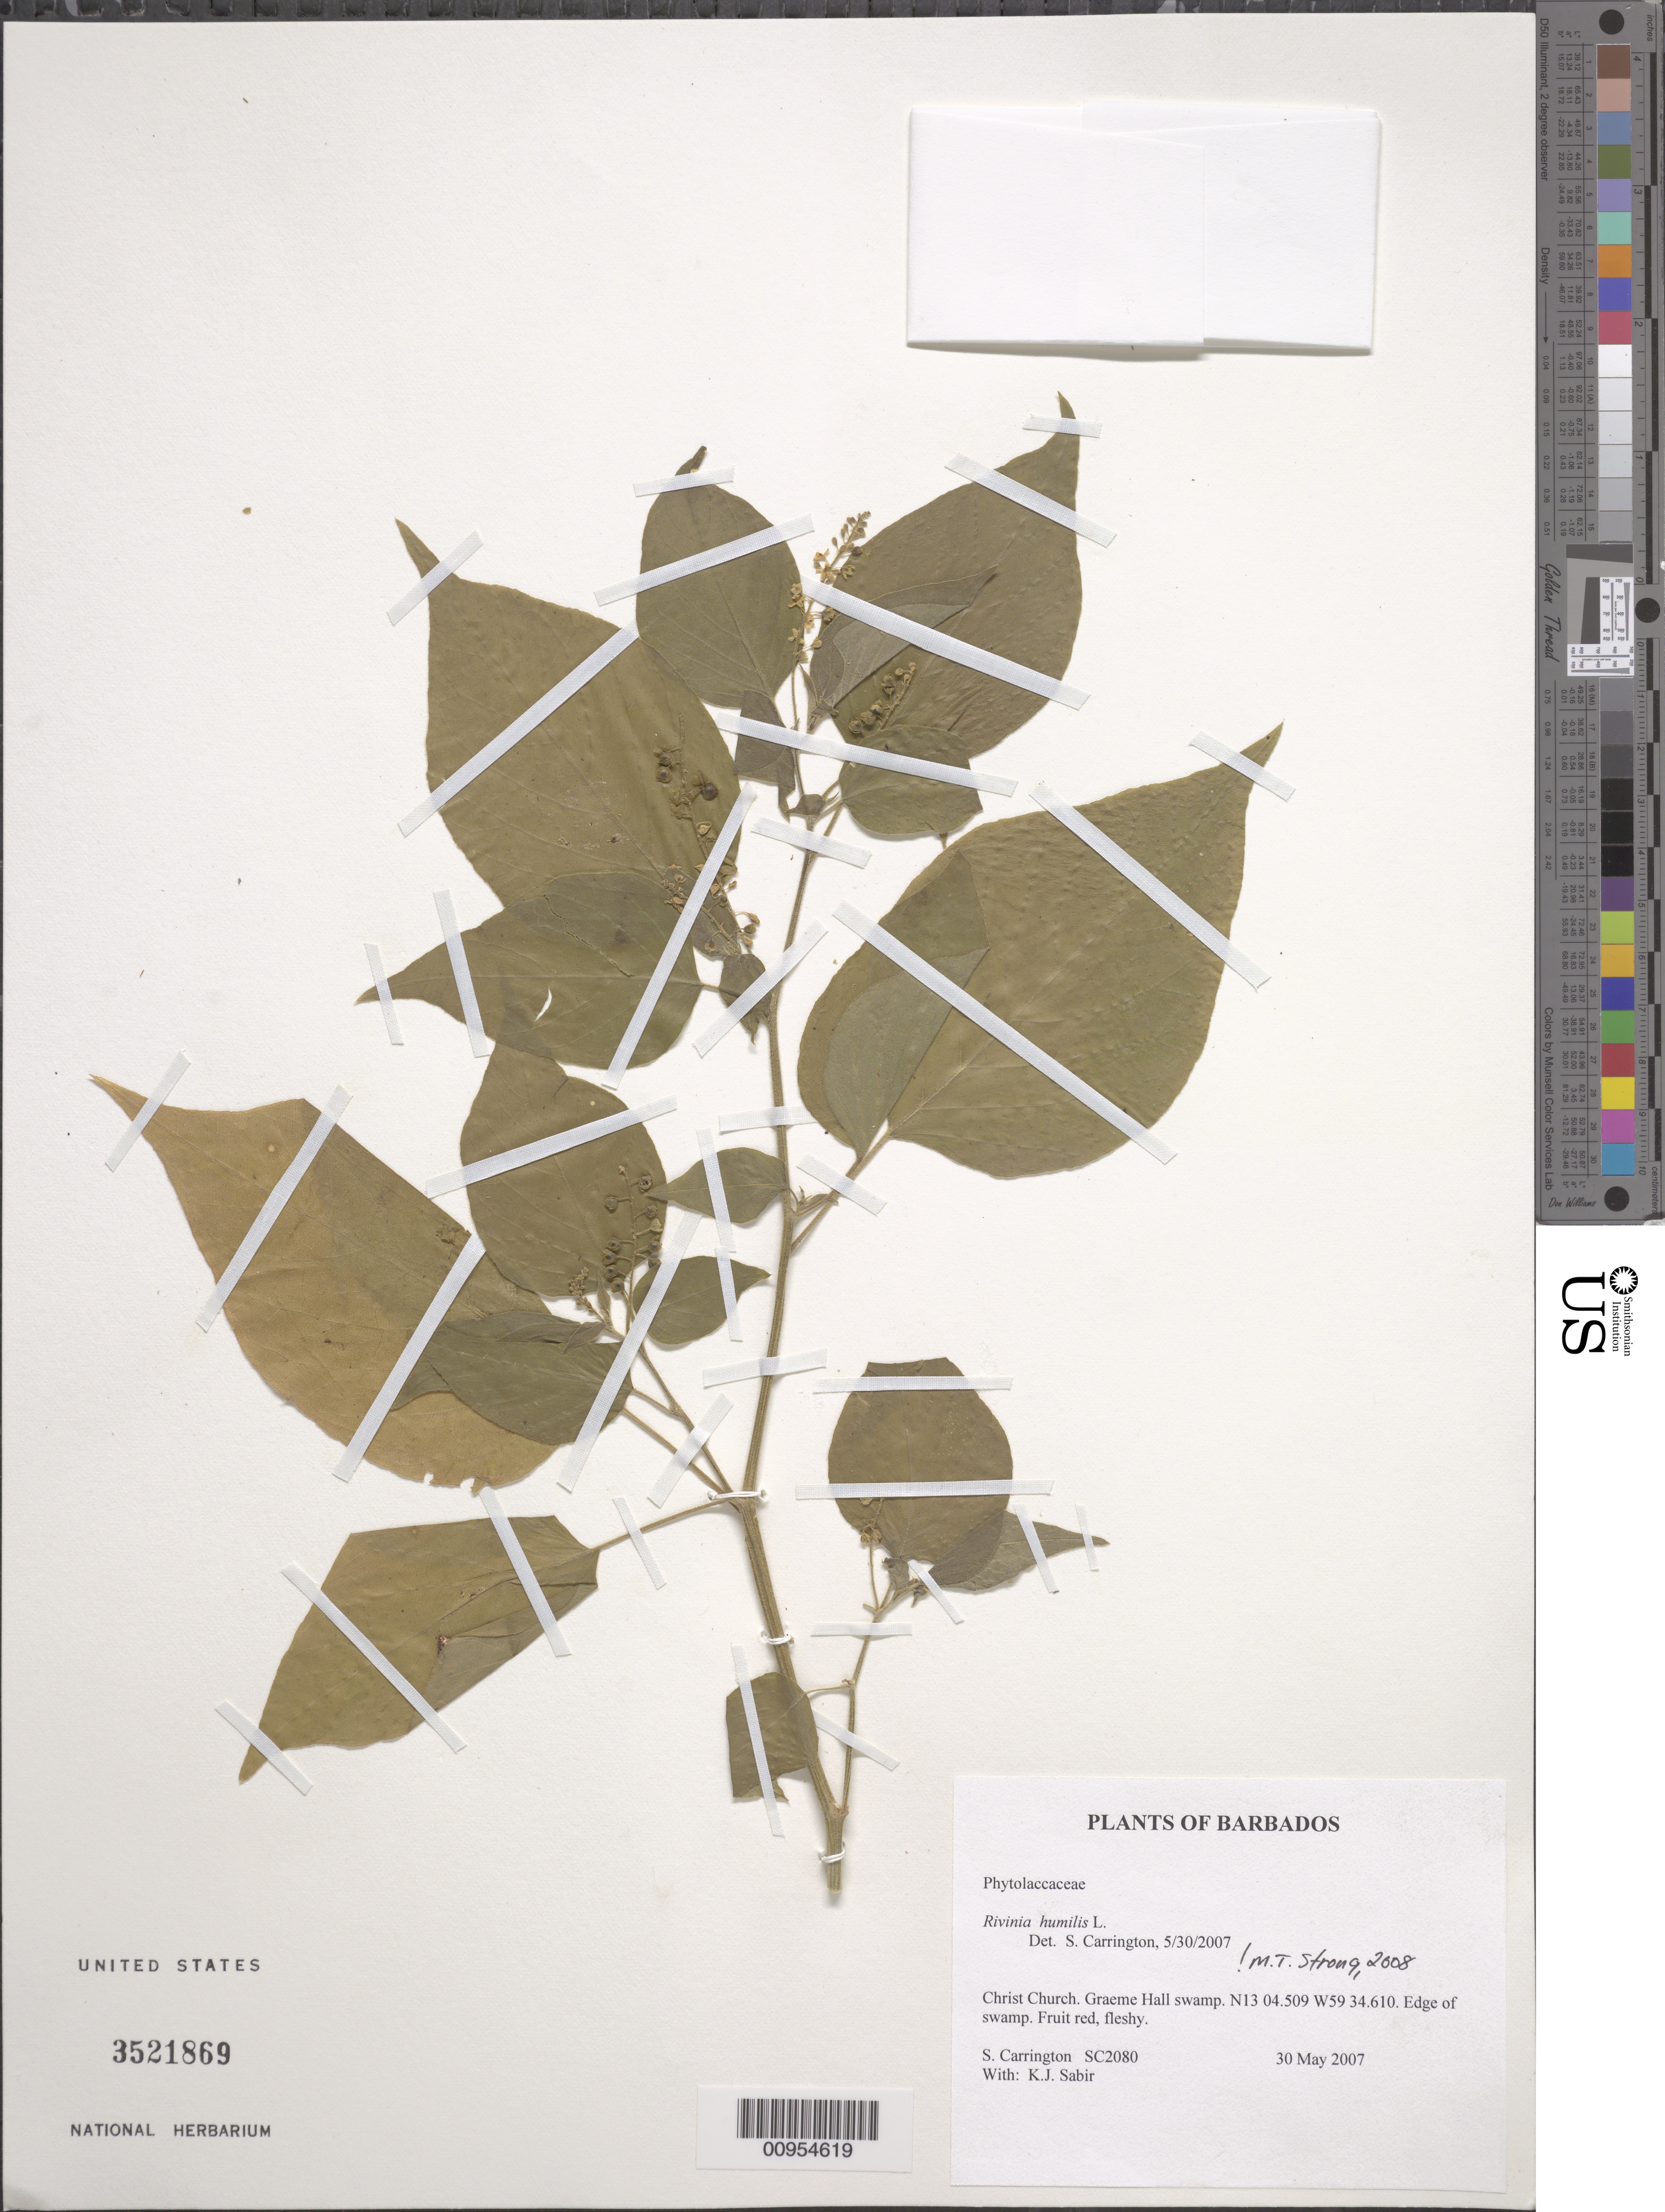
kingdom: Plantae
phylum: Tracheophyta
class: Magnoliopsida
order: Caryophyllales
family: Phytolaccaceae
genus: Rivina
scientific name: Rivina humilis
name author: L.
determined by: Strong, M. T., (US), Smithsonian Institution - National Museum of Natural History (UNITED STATES)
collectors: C. M. S. Carrington & K. Sabir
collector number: SC 2080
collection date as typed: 30 May 2007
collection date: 2007-05-30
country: Barbados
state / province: Christ Church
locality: Graeme Hall swamp.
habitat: Edge of swamp.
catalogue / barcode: US 3521869